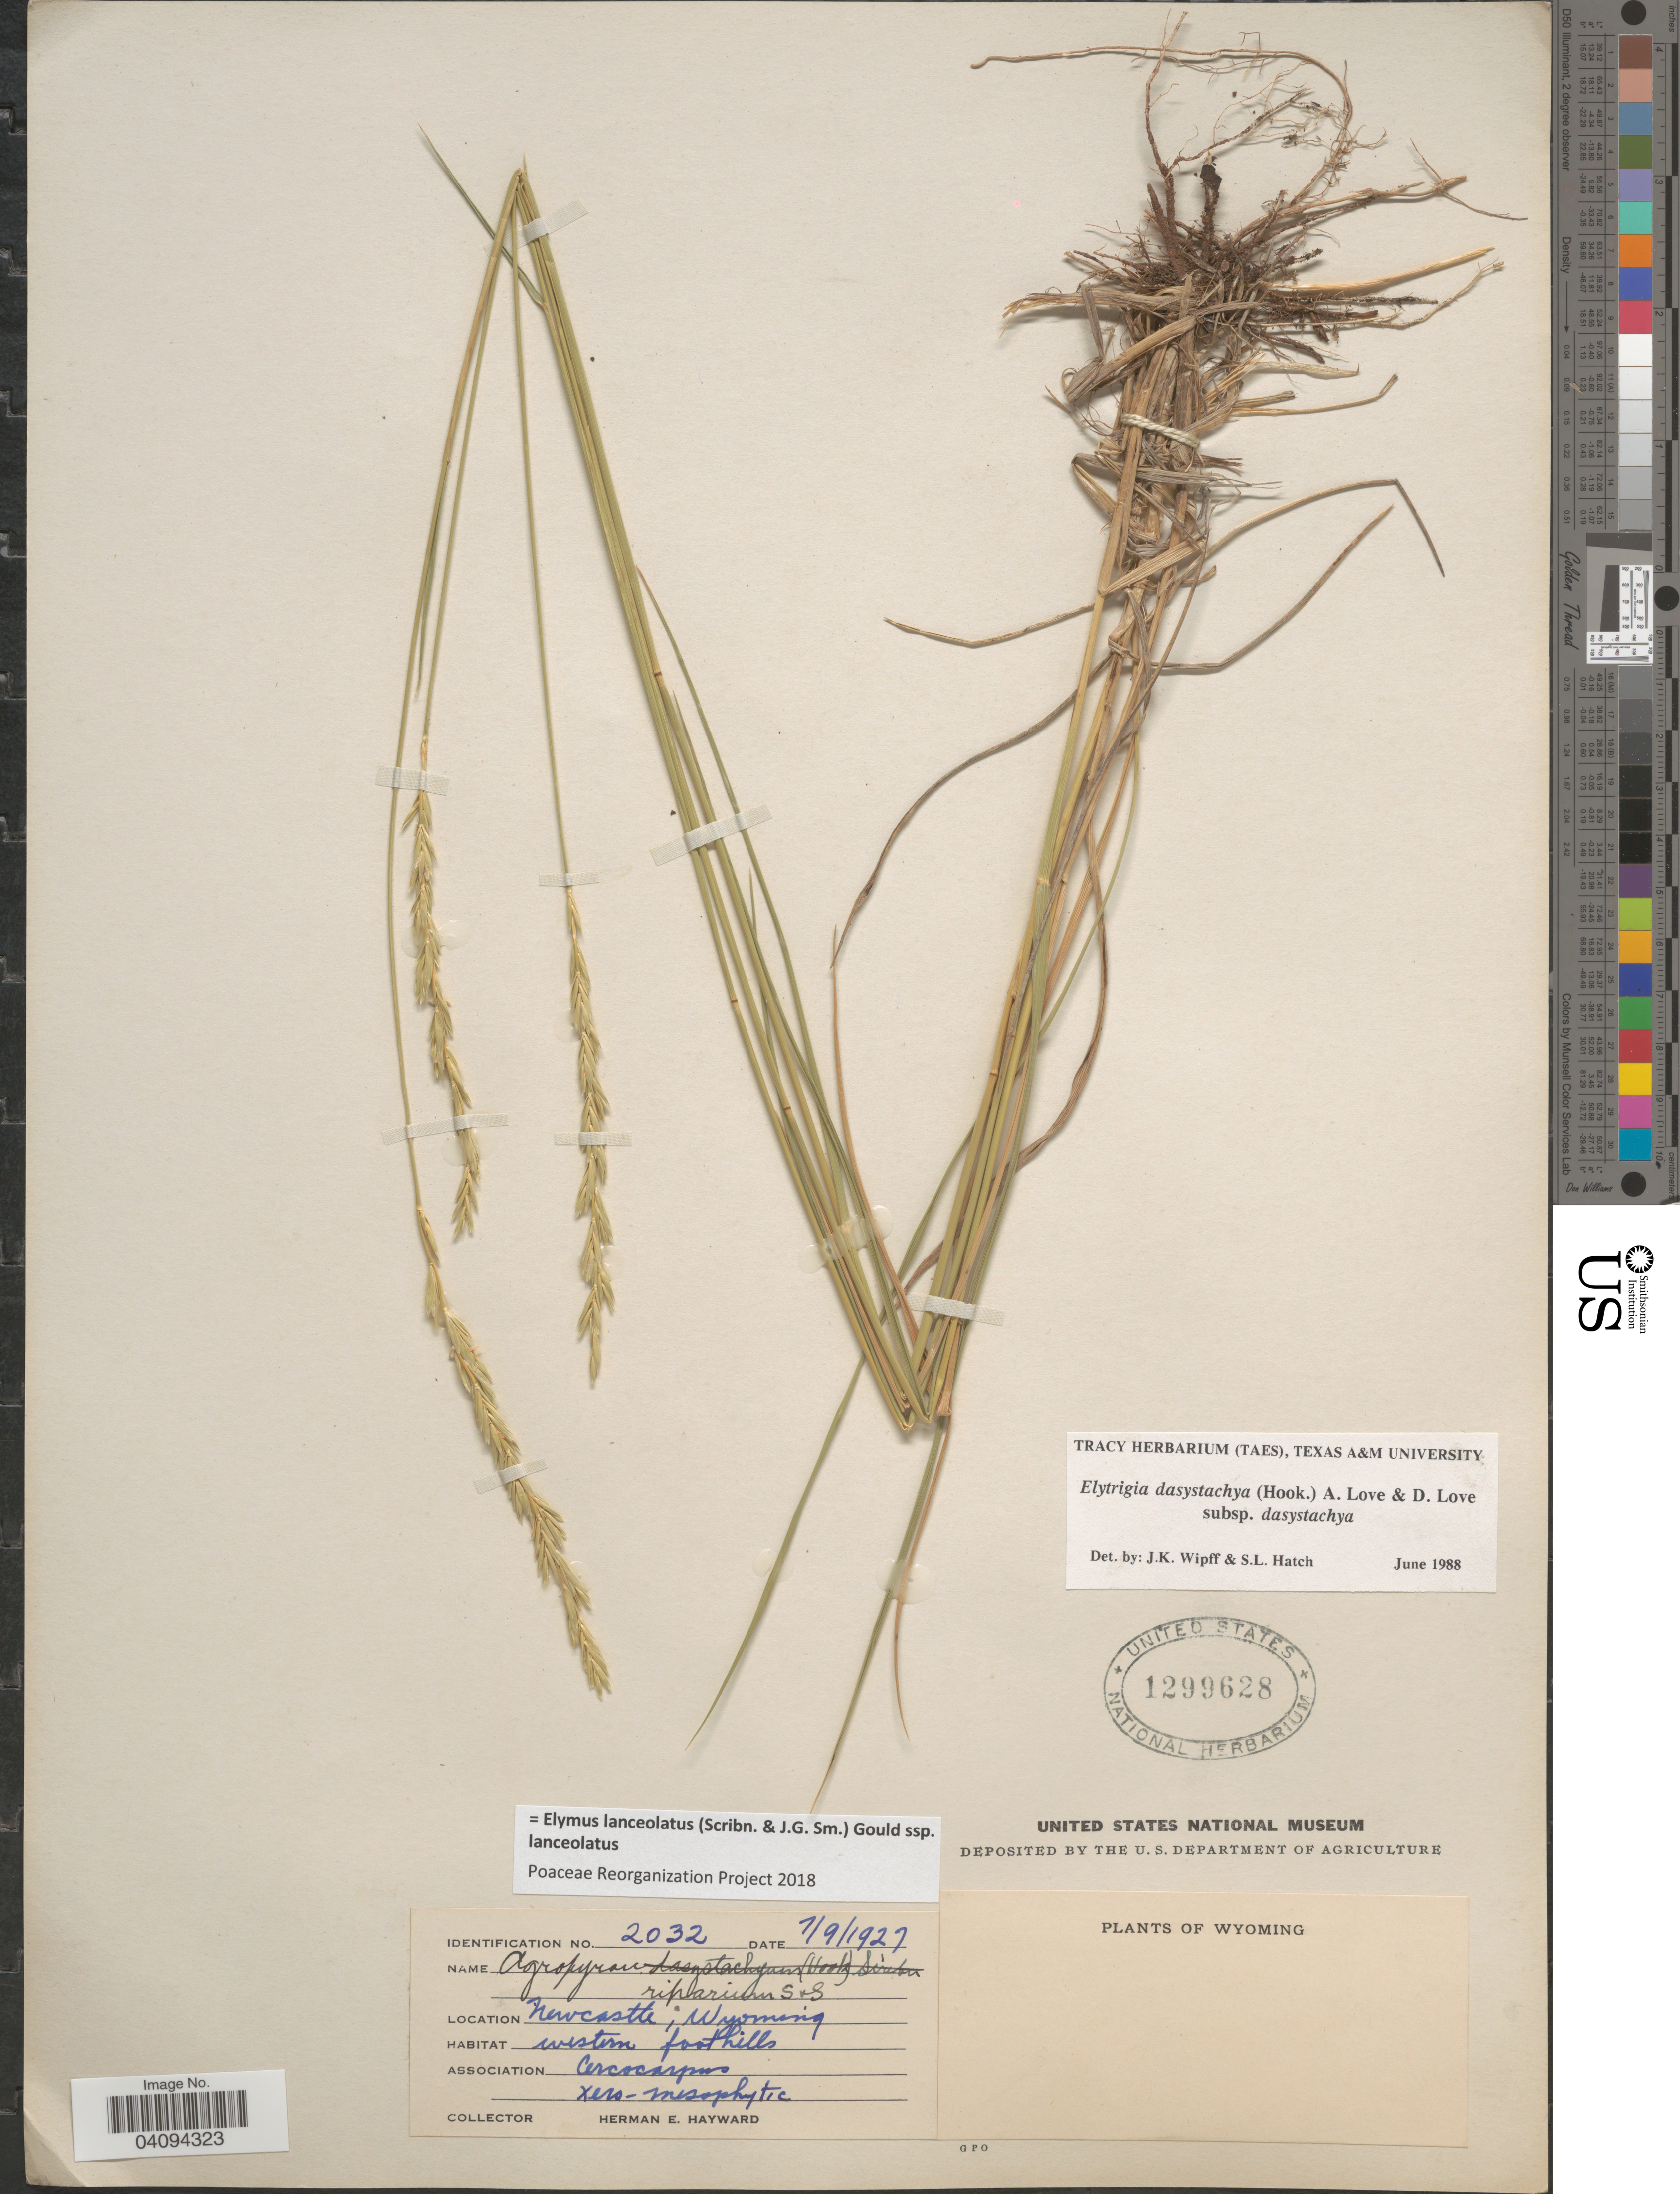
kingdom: Plantae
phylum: Tracheophyta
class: Liliopsida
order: Poales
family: Poaceae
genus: Elymus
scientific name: Elymus lanceolatus subsp. lanceolatus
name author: (Scribn. & J.G. Sm.) Gould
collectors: H. Hayward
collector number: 2032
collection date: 1927-07-09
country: United States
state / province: Wyoming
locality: Newcastle. Western foothills.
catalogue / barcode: US 1299628